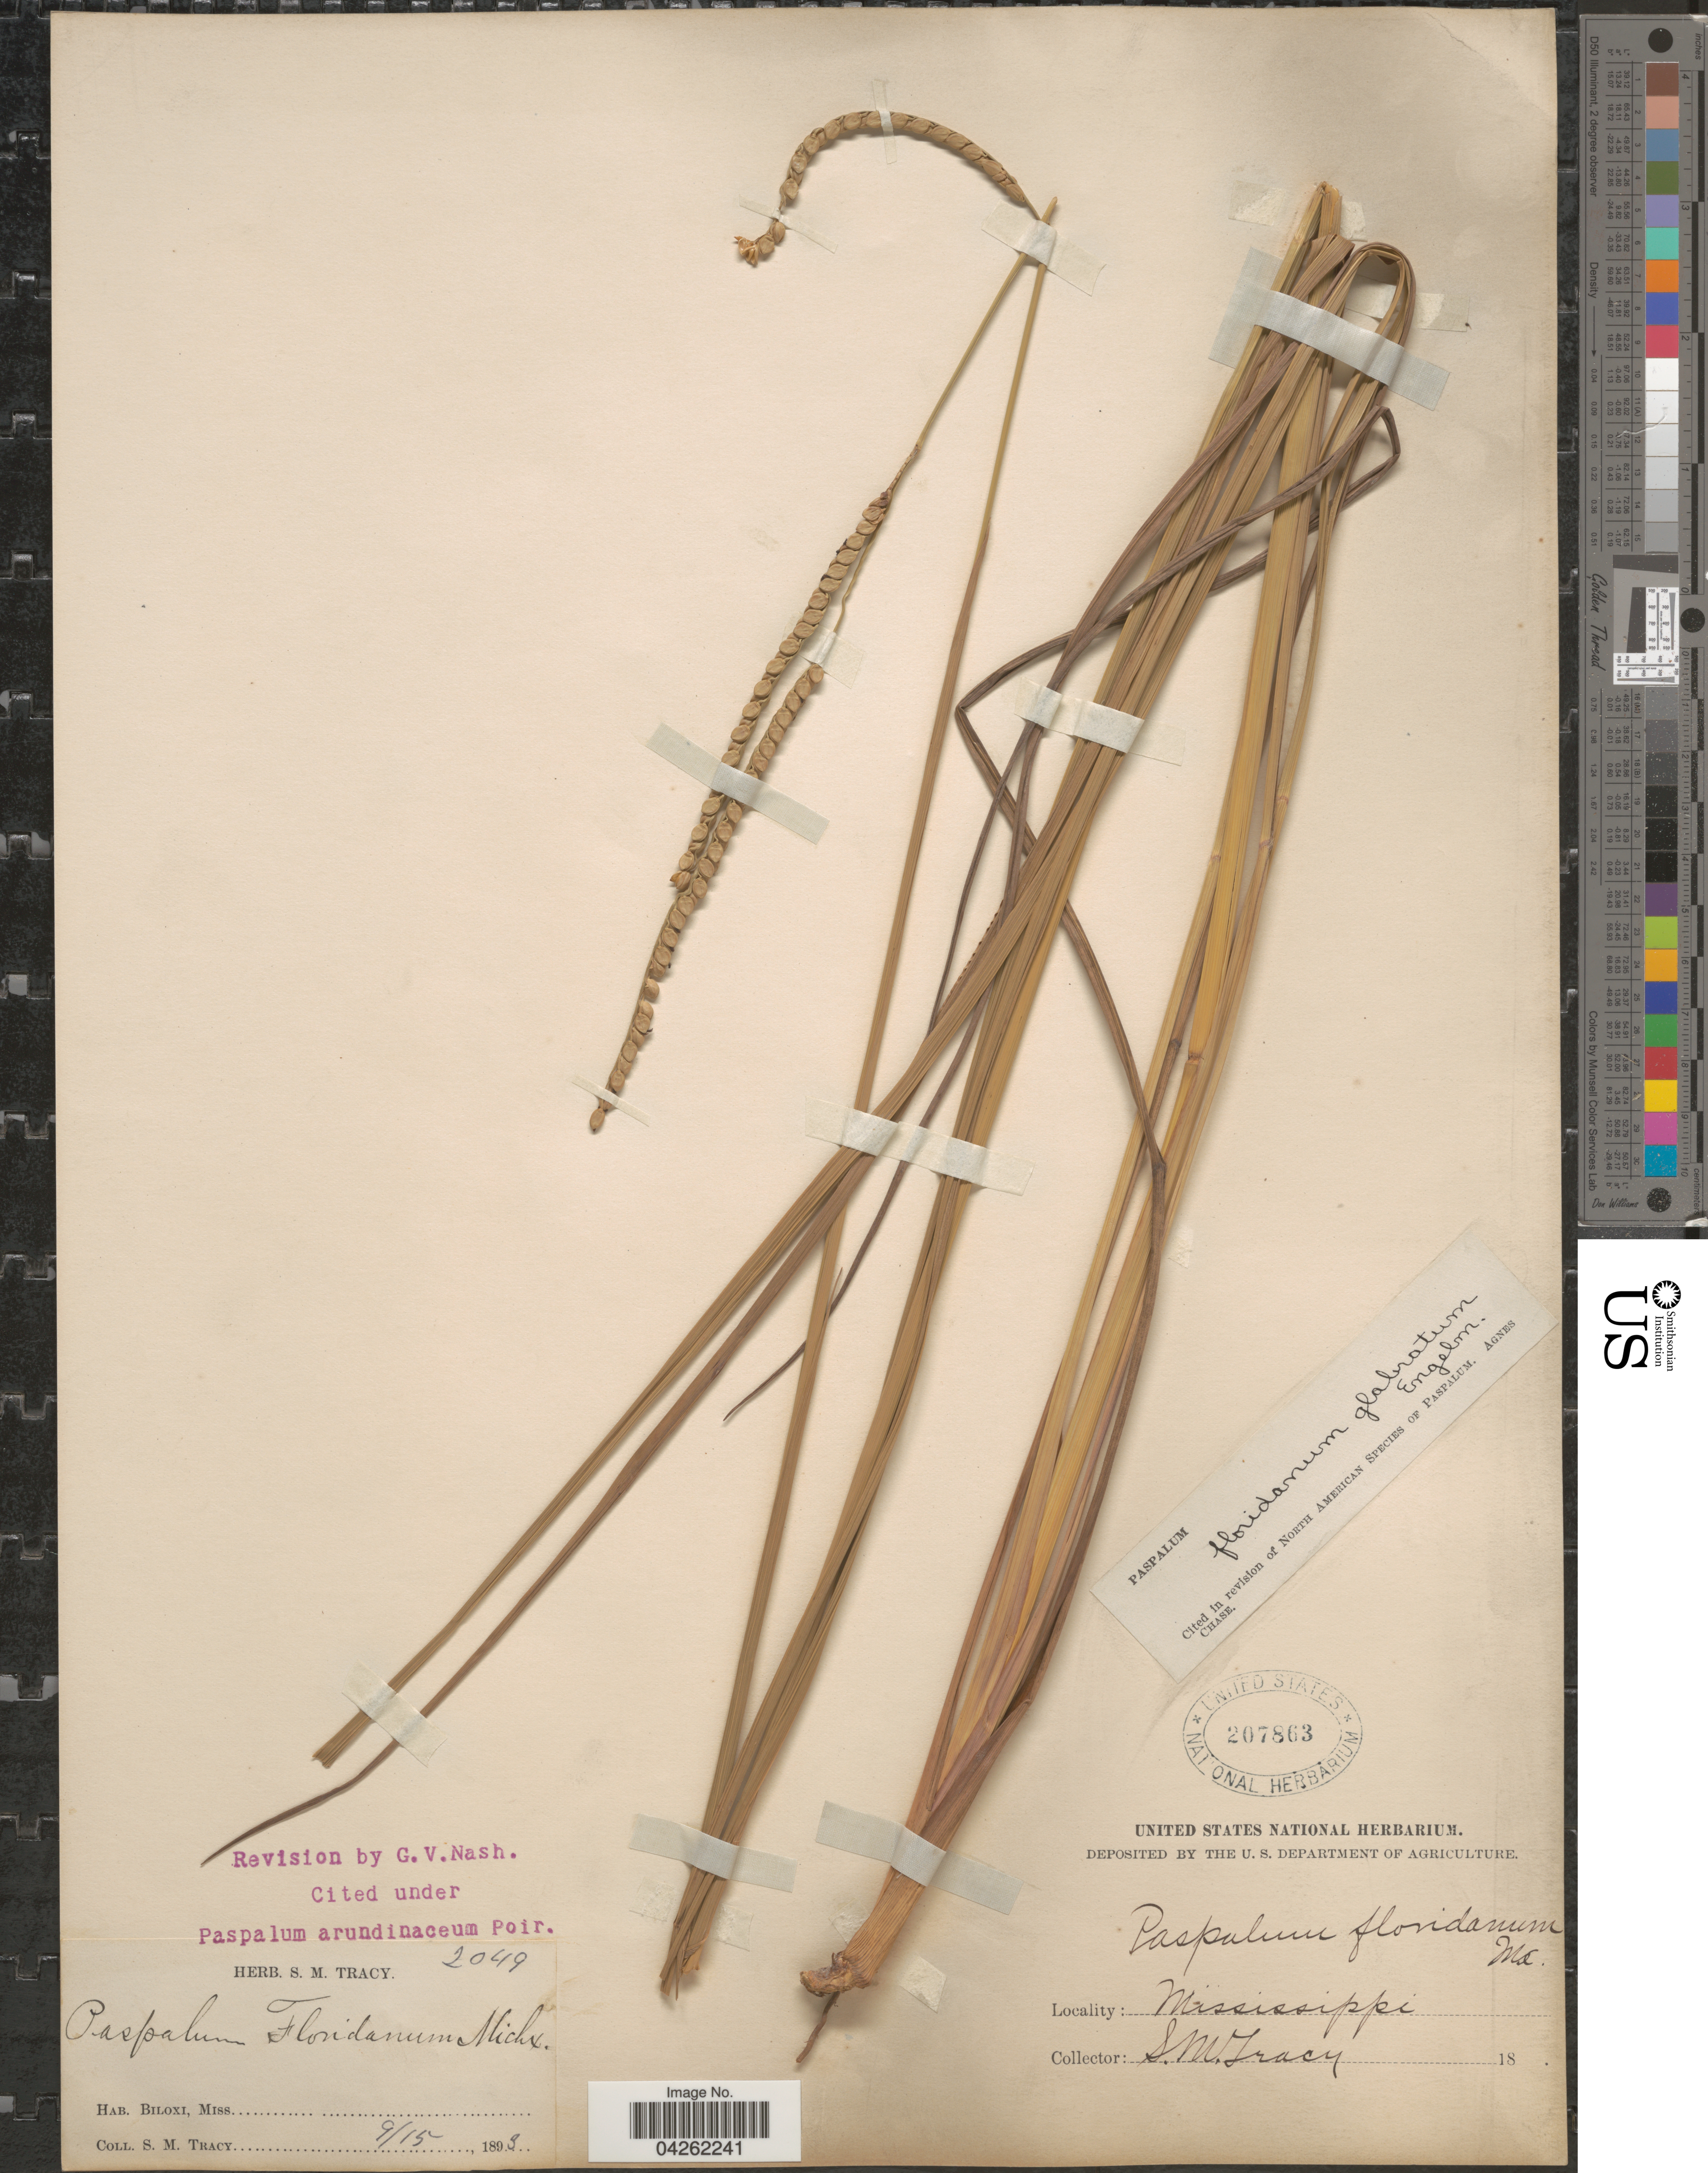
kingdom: Plantae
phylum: Tracheophyta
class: Liliopsida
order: Poales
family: Poaceae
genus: Paspalum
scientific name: Paspalum floridanum var. glabratum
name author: Engelm. ex Vasey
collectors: S. M. Tracy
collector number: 2049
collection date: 1893-09-15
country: United States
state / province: Mississippi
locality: Biloxi.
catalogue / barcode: US 207863